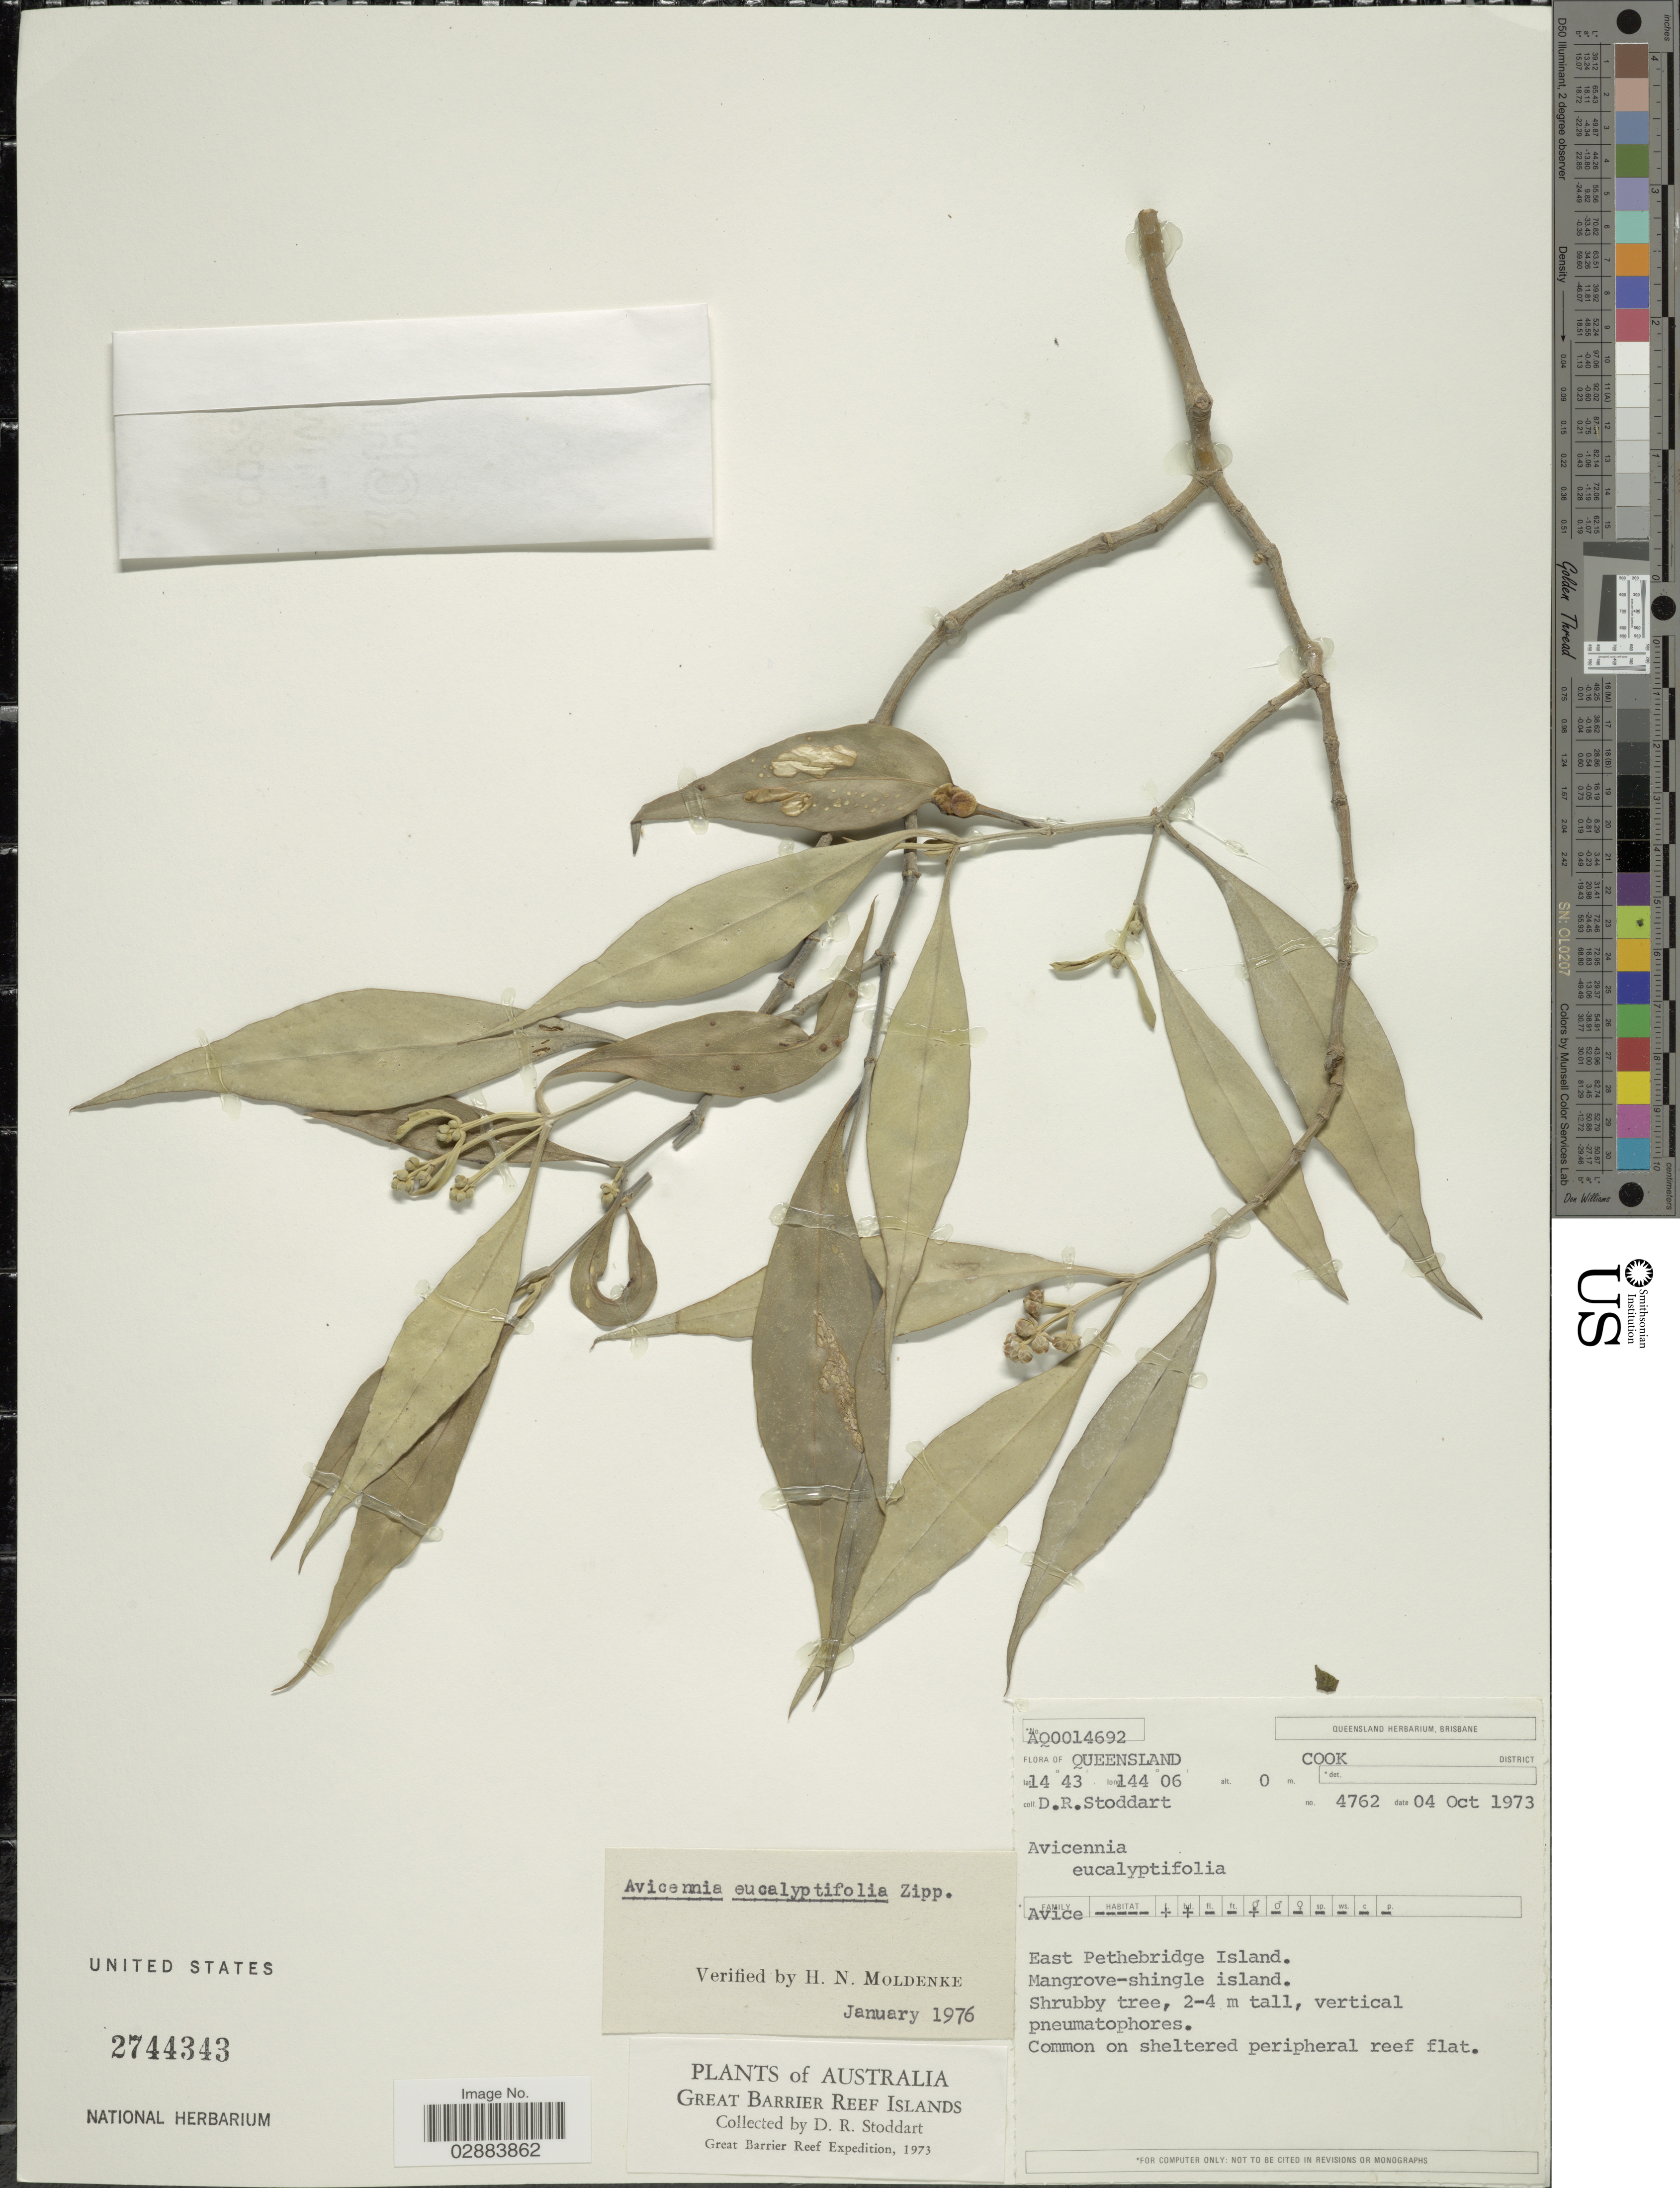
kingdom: Plantae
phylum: Tracheophyta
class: Magnoliopsida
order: Lamiales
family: Acanthaceae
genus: Avicennia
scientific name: Avicennia eucalyptifolia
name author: (Valeton) Zipp. ex Moldenke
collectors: D. R. Stoddart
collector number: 4762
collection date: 1973-10-04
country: Australia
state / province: Queensland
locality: Cook District. East Pethebridge Island.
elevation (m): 0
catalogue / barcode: US 2744343